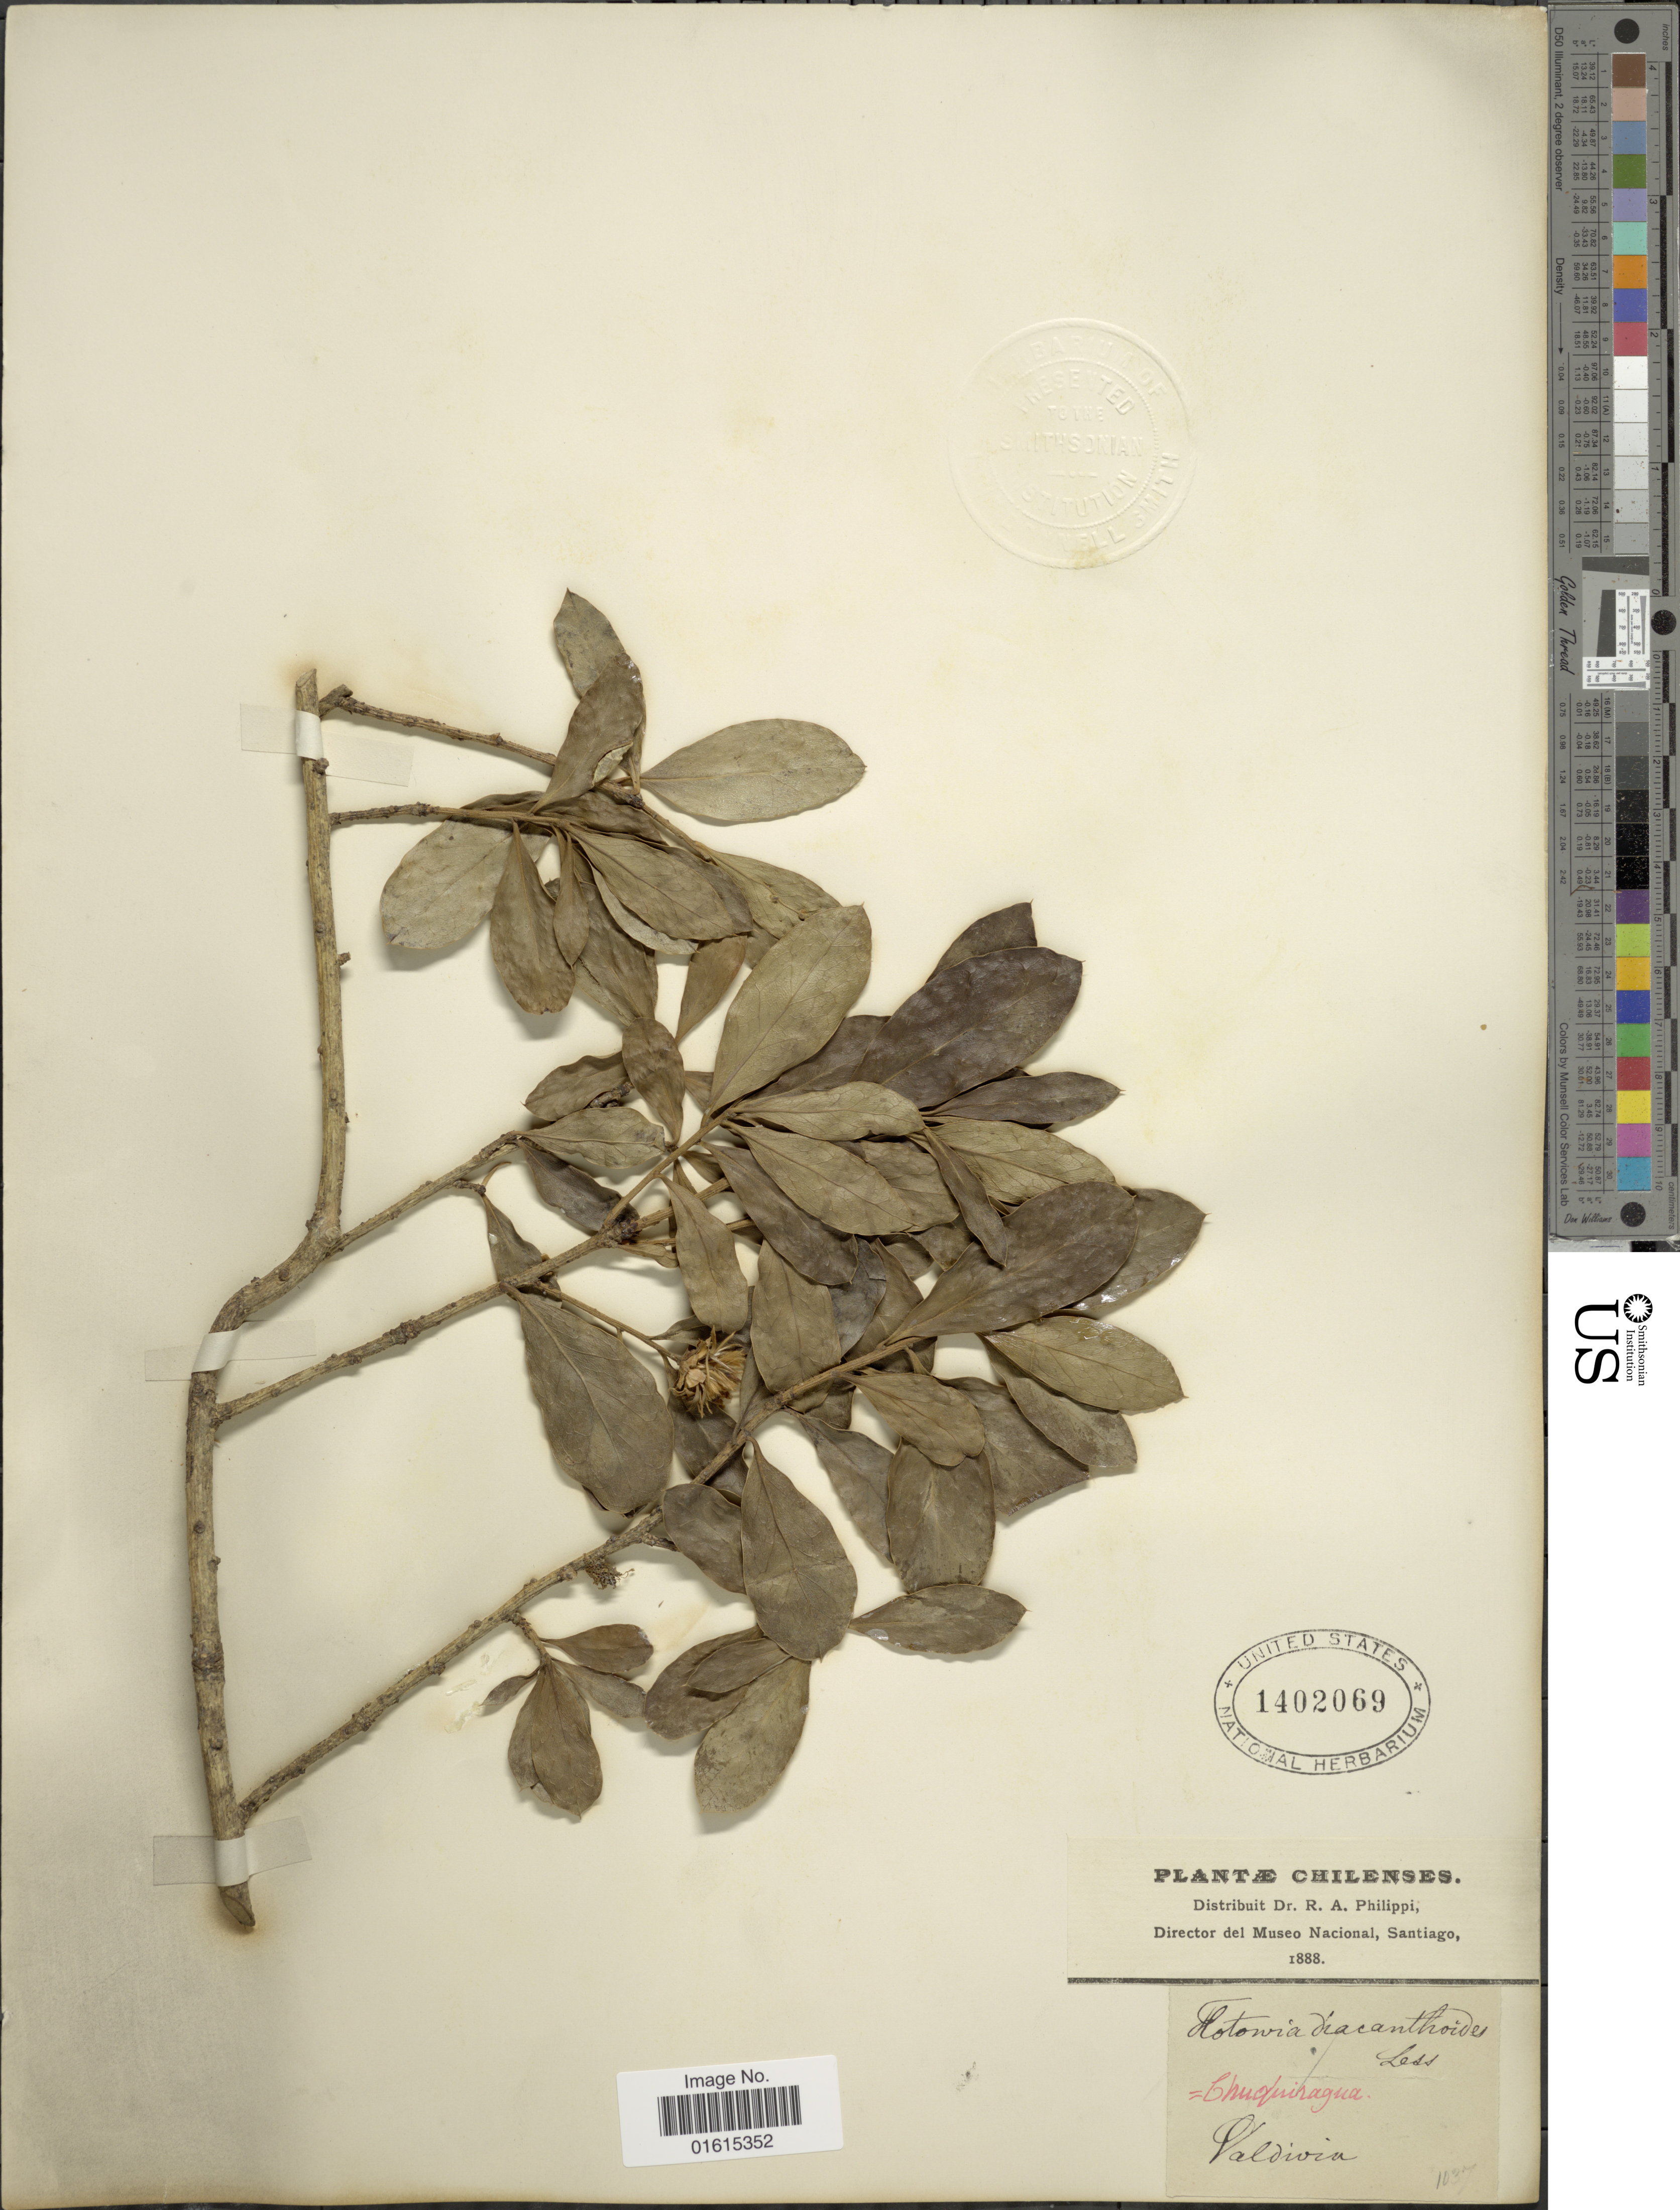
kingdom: Plantae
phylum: Tracheophyta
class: Magnoliopsida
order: Asterales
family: Asteraceae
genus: Dasyphyllum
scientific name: Dasyphyllum diacanthoides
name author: (Less.) Cabrera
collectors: R. A. Philippi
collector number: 1037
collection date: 1888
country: Chile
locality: Chilenses, Valdivia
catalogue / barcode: US 1402069